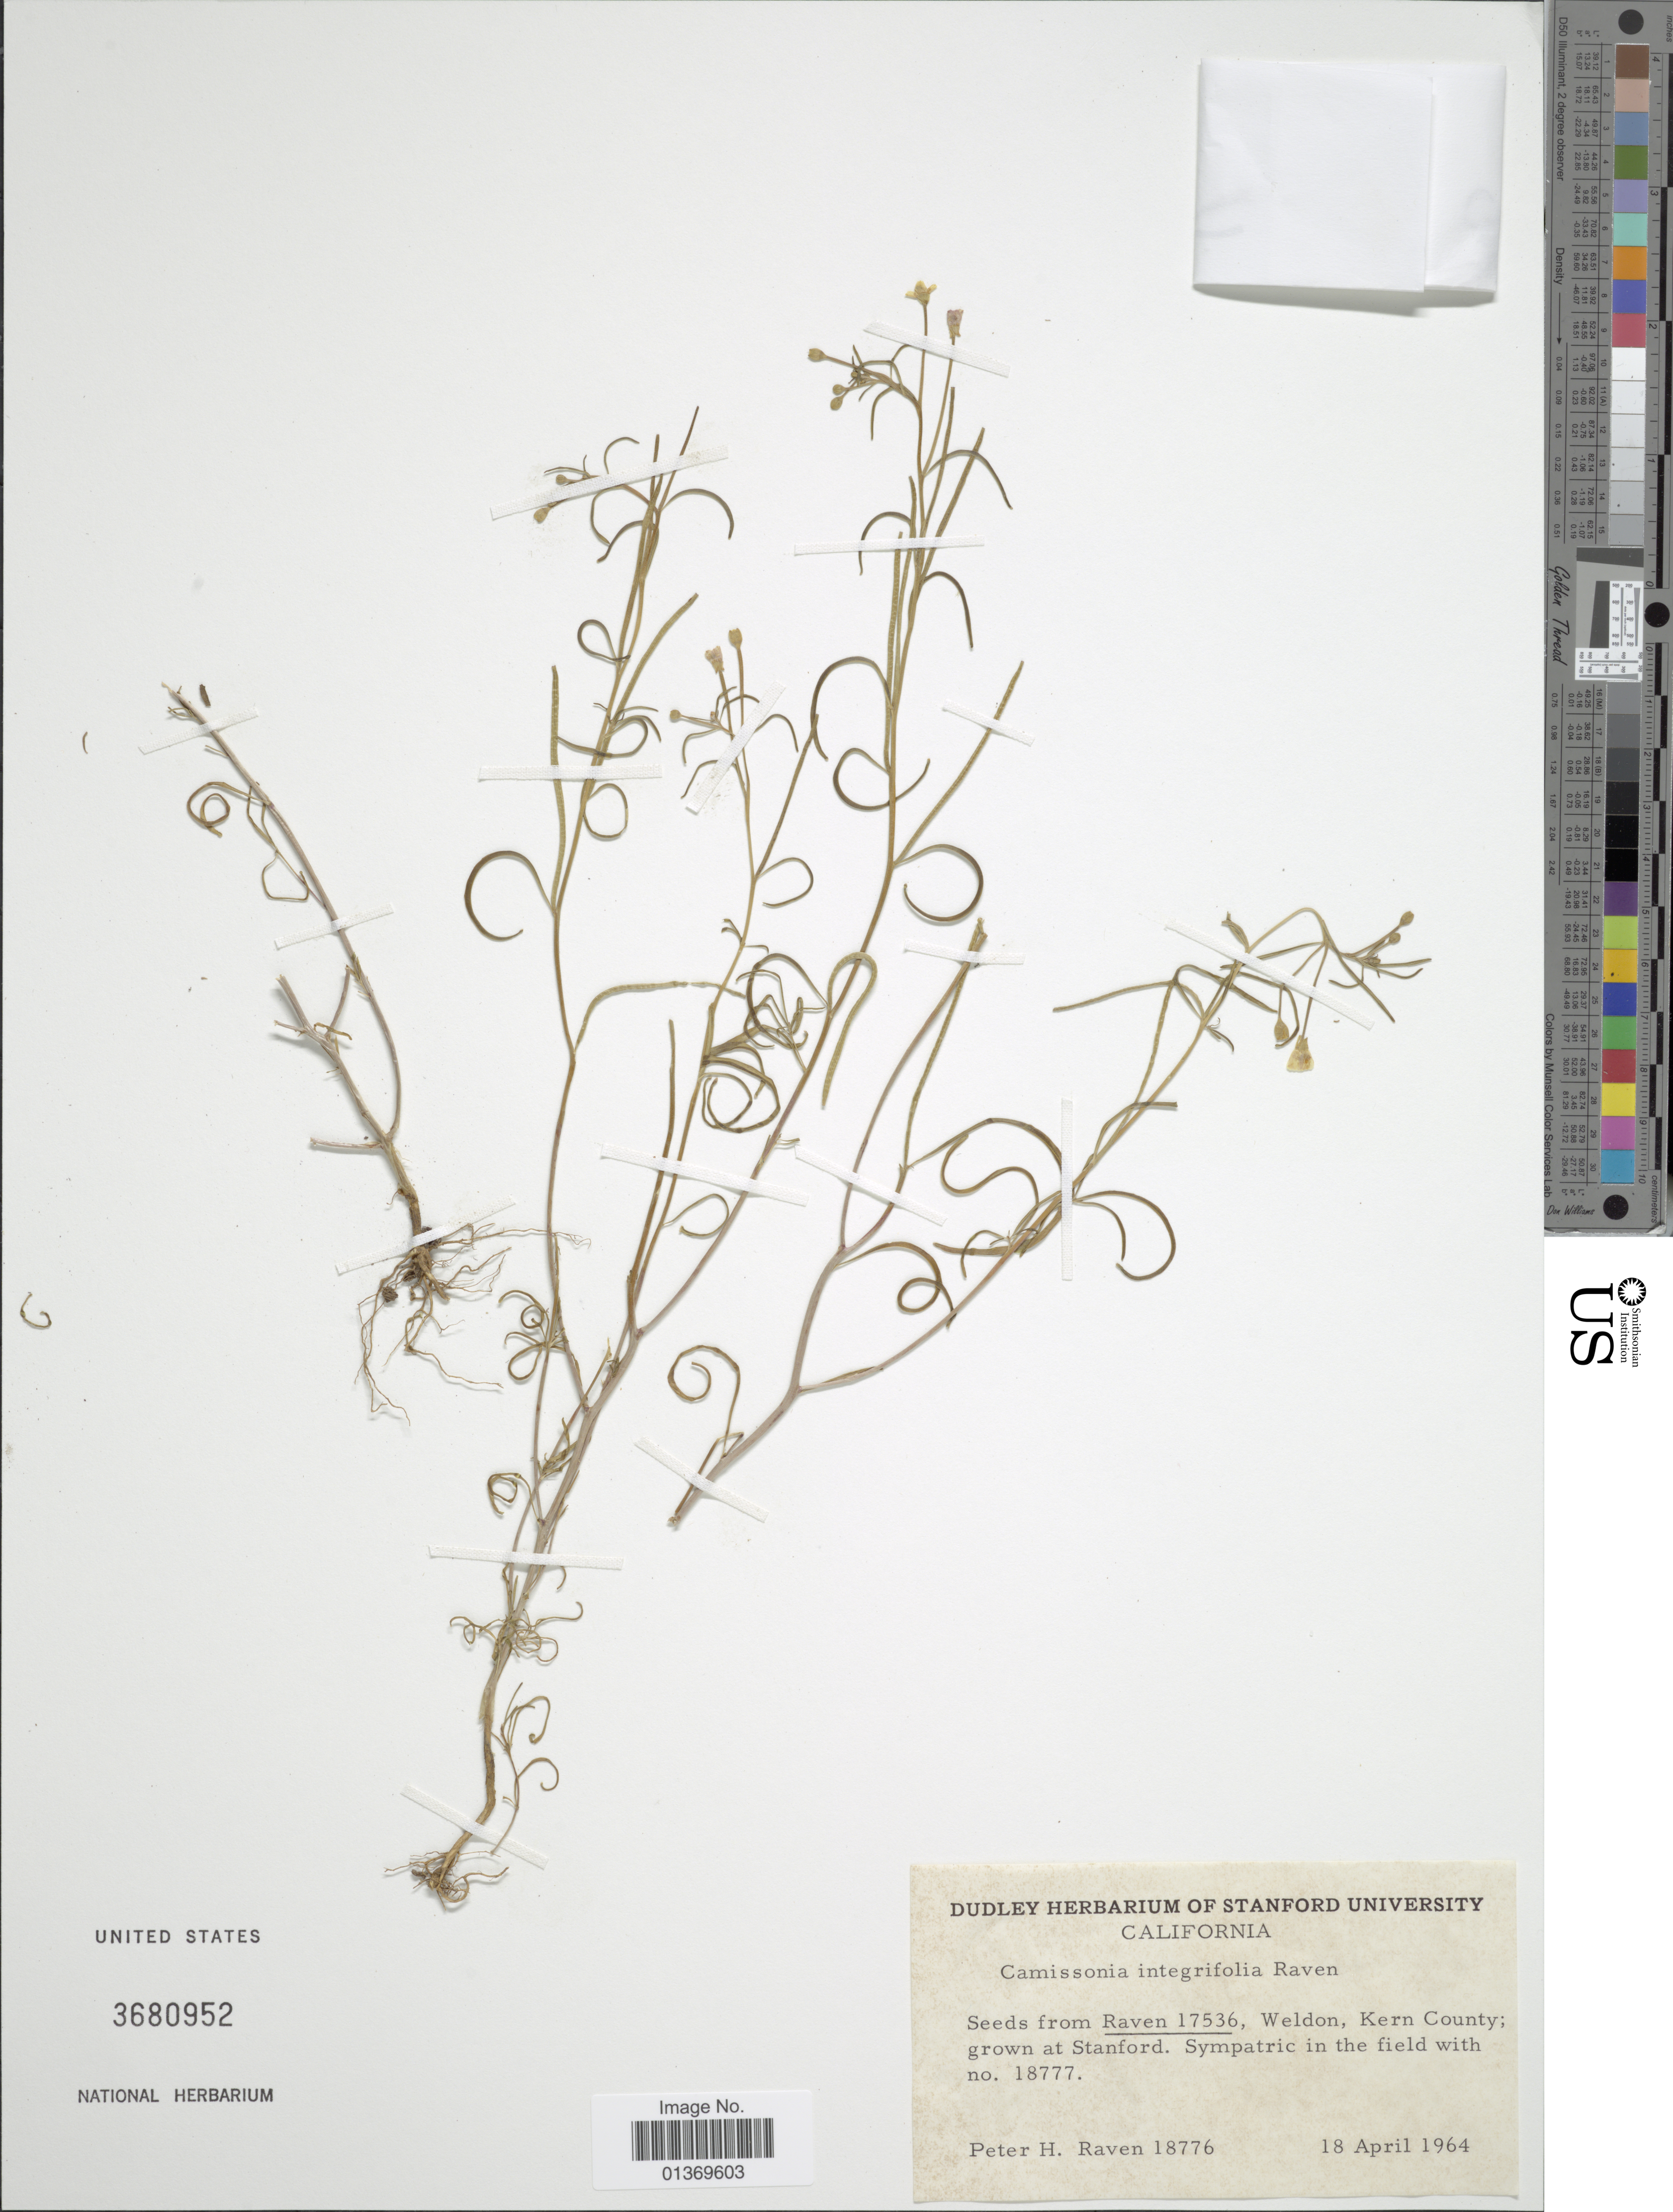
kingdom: Plantae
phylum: Tracheophyta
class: Magnoliopsida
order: Myrtales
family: Onagraceae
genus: Camissonia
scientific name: Camissonia integrifolia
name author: P.H. Raven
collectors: P. H. Raven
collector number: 18776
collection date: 1964-04-18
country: United States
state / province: California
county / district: Kern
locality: Weldon, Kern County; grown at Stanford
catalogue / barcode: US 3680952